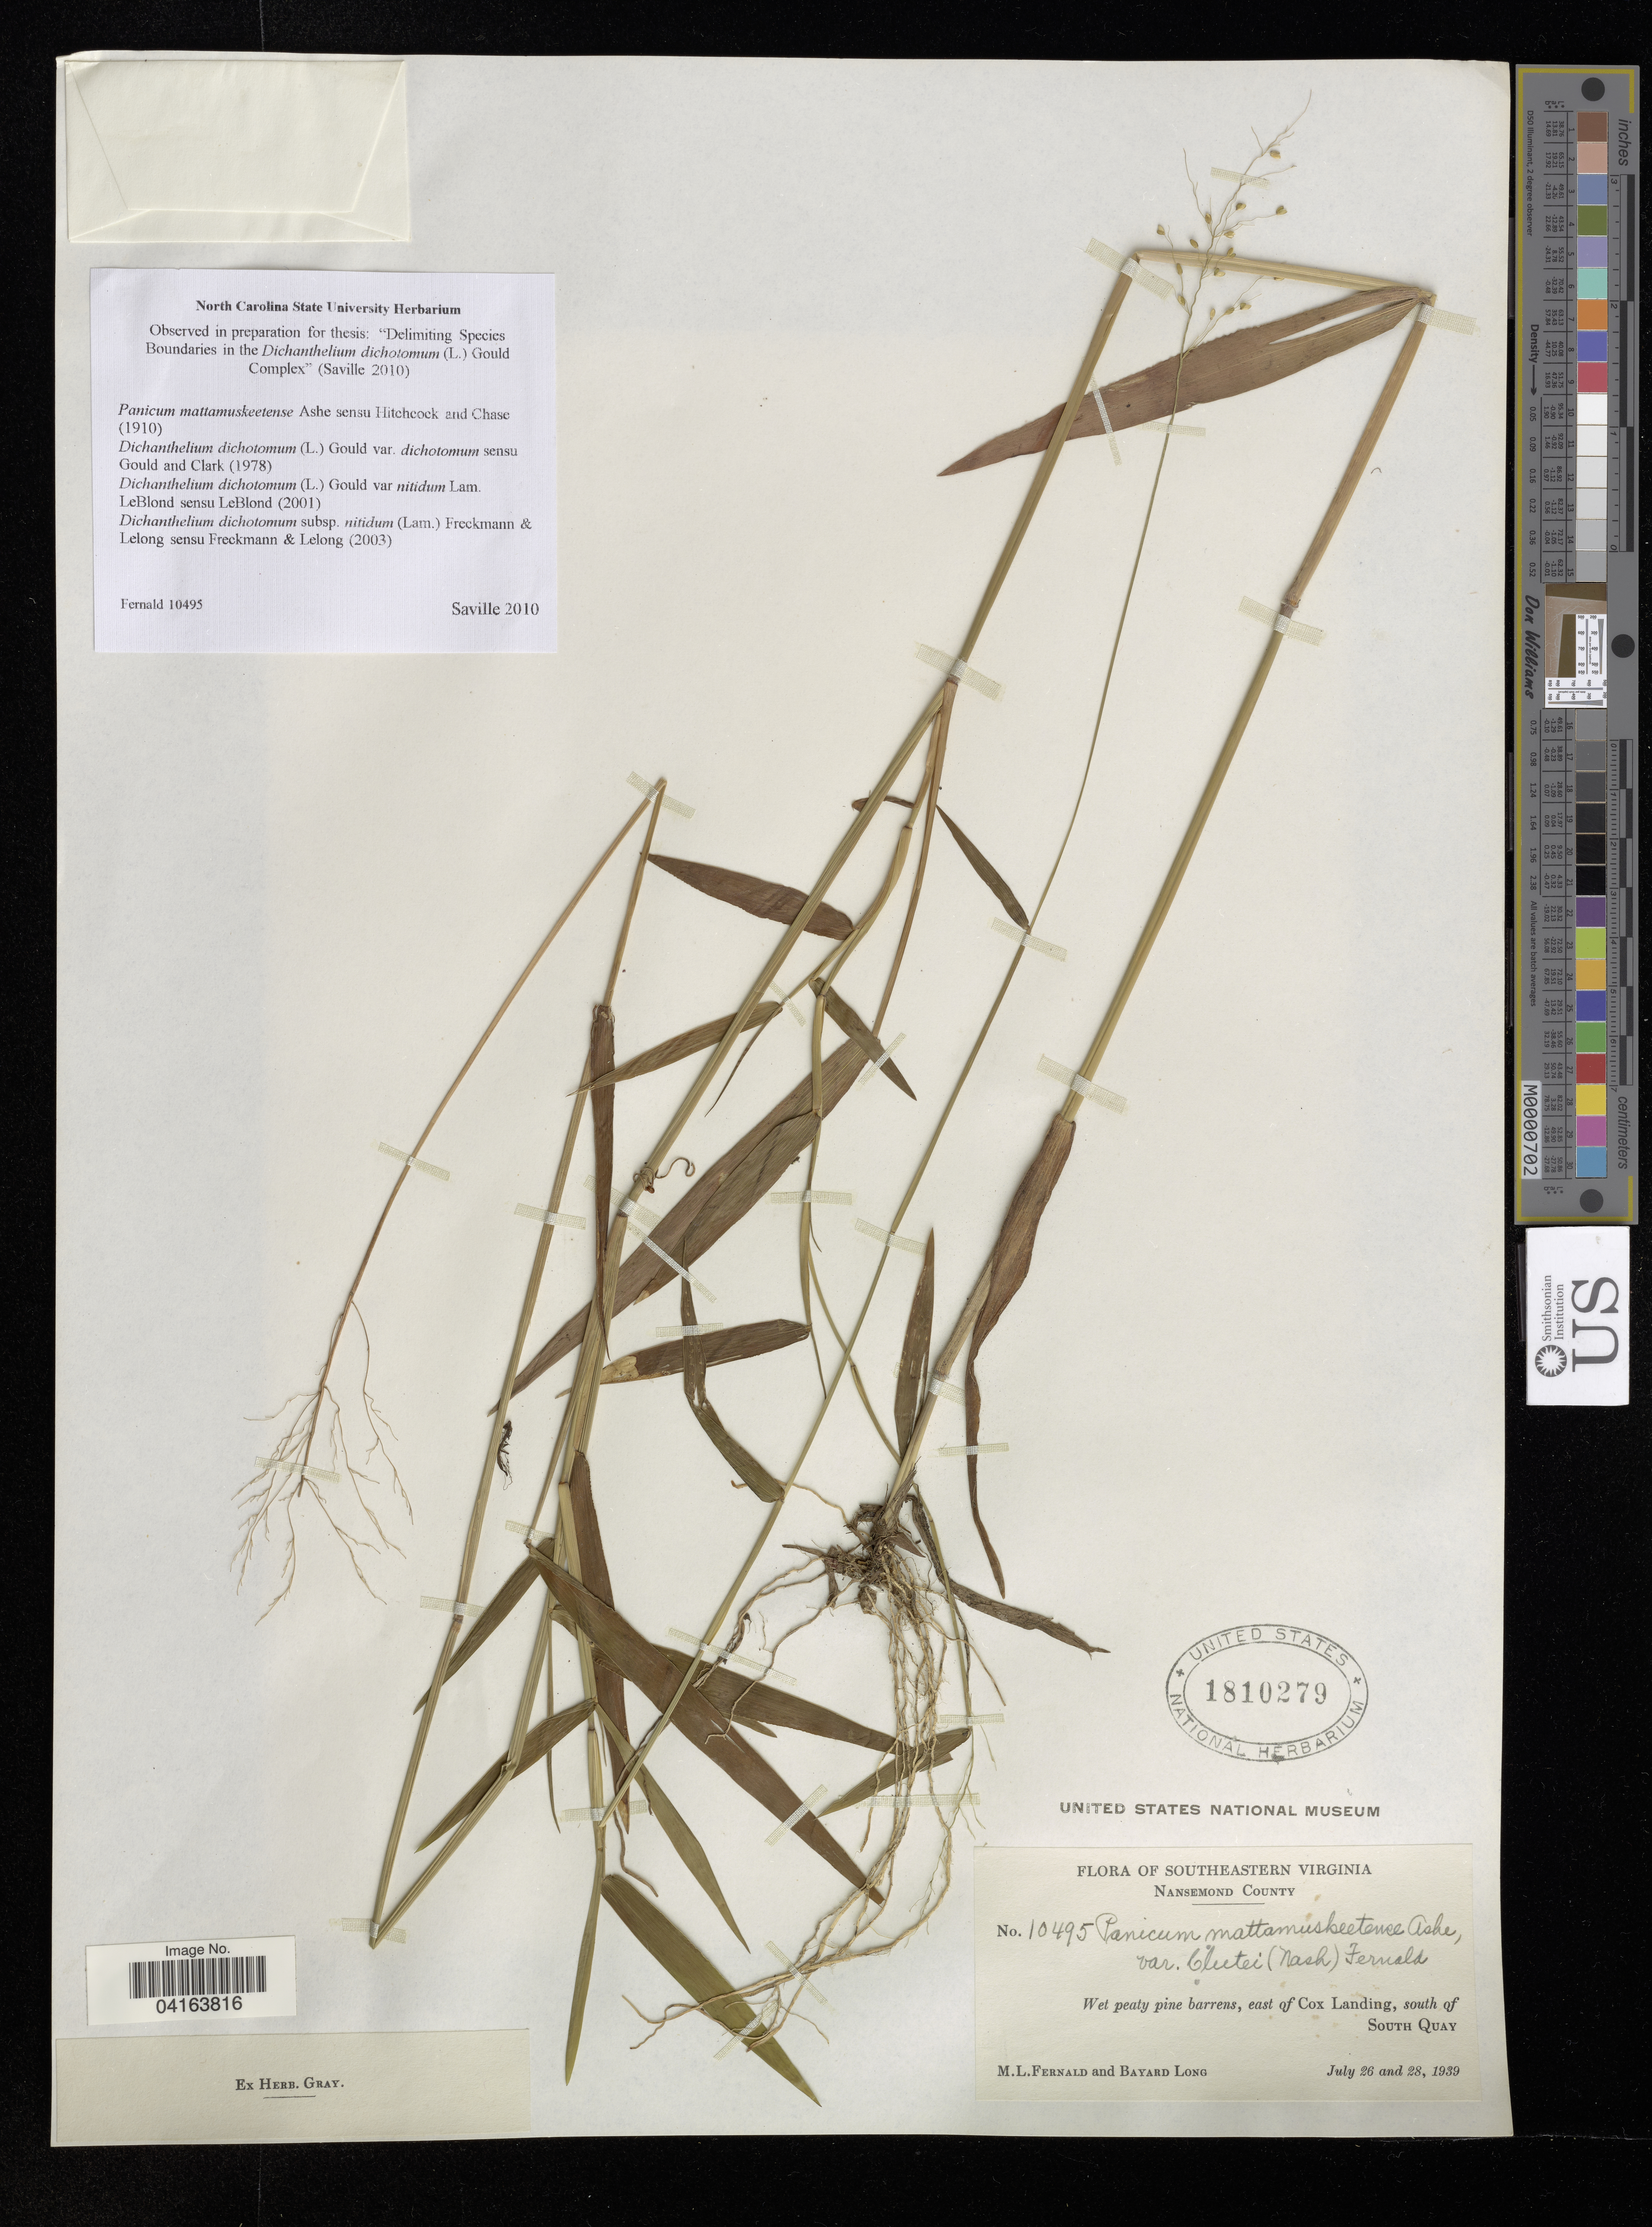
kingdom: Plantae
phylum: Tracheophyta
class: Liliopsida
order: Poales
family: Poaceae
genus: Dichanthelium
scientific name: Dichanthelium dichotomum subsp. lucidum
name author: (Ashe) Freckmann & Lelong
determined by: Saville, A. C., (NCSC), North Carolina State University (UNITED STATES)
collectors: M. L. Fernald & B. Long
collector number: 10495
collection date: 1939-07-26/1939-07-28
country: United States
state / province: Virginia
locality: Southeastern Virginia. Nansemond County. East of Cox Landing, south of South Quay.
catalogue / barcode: US 1810279